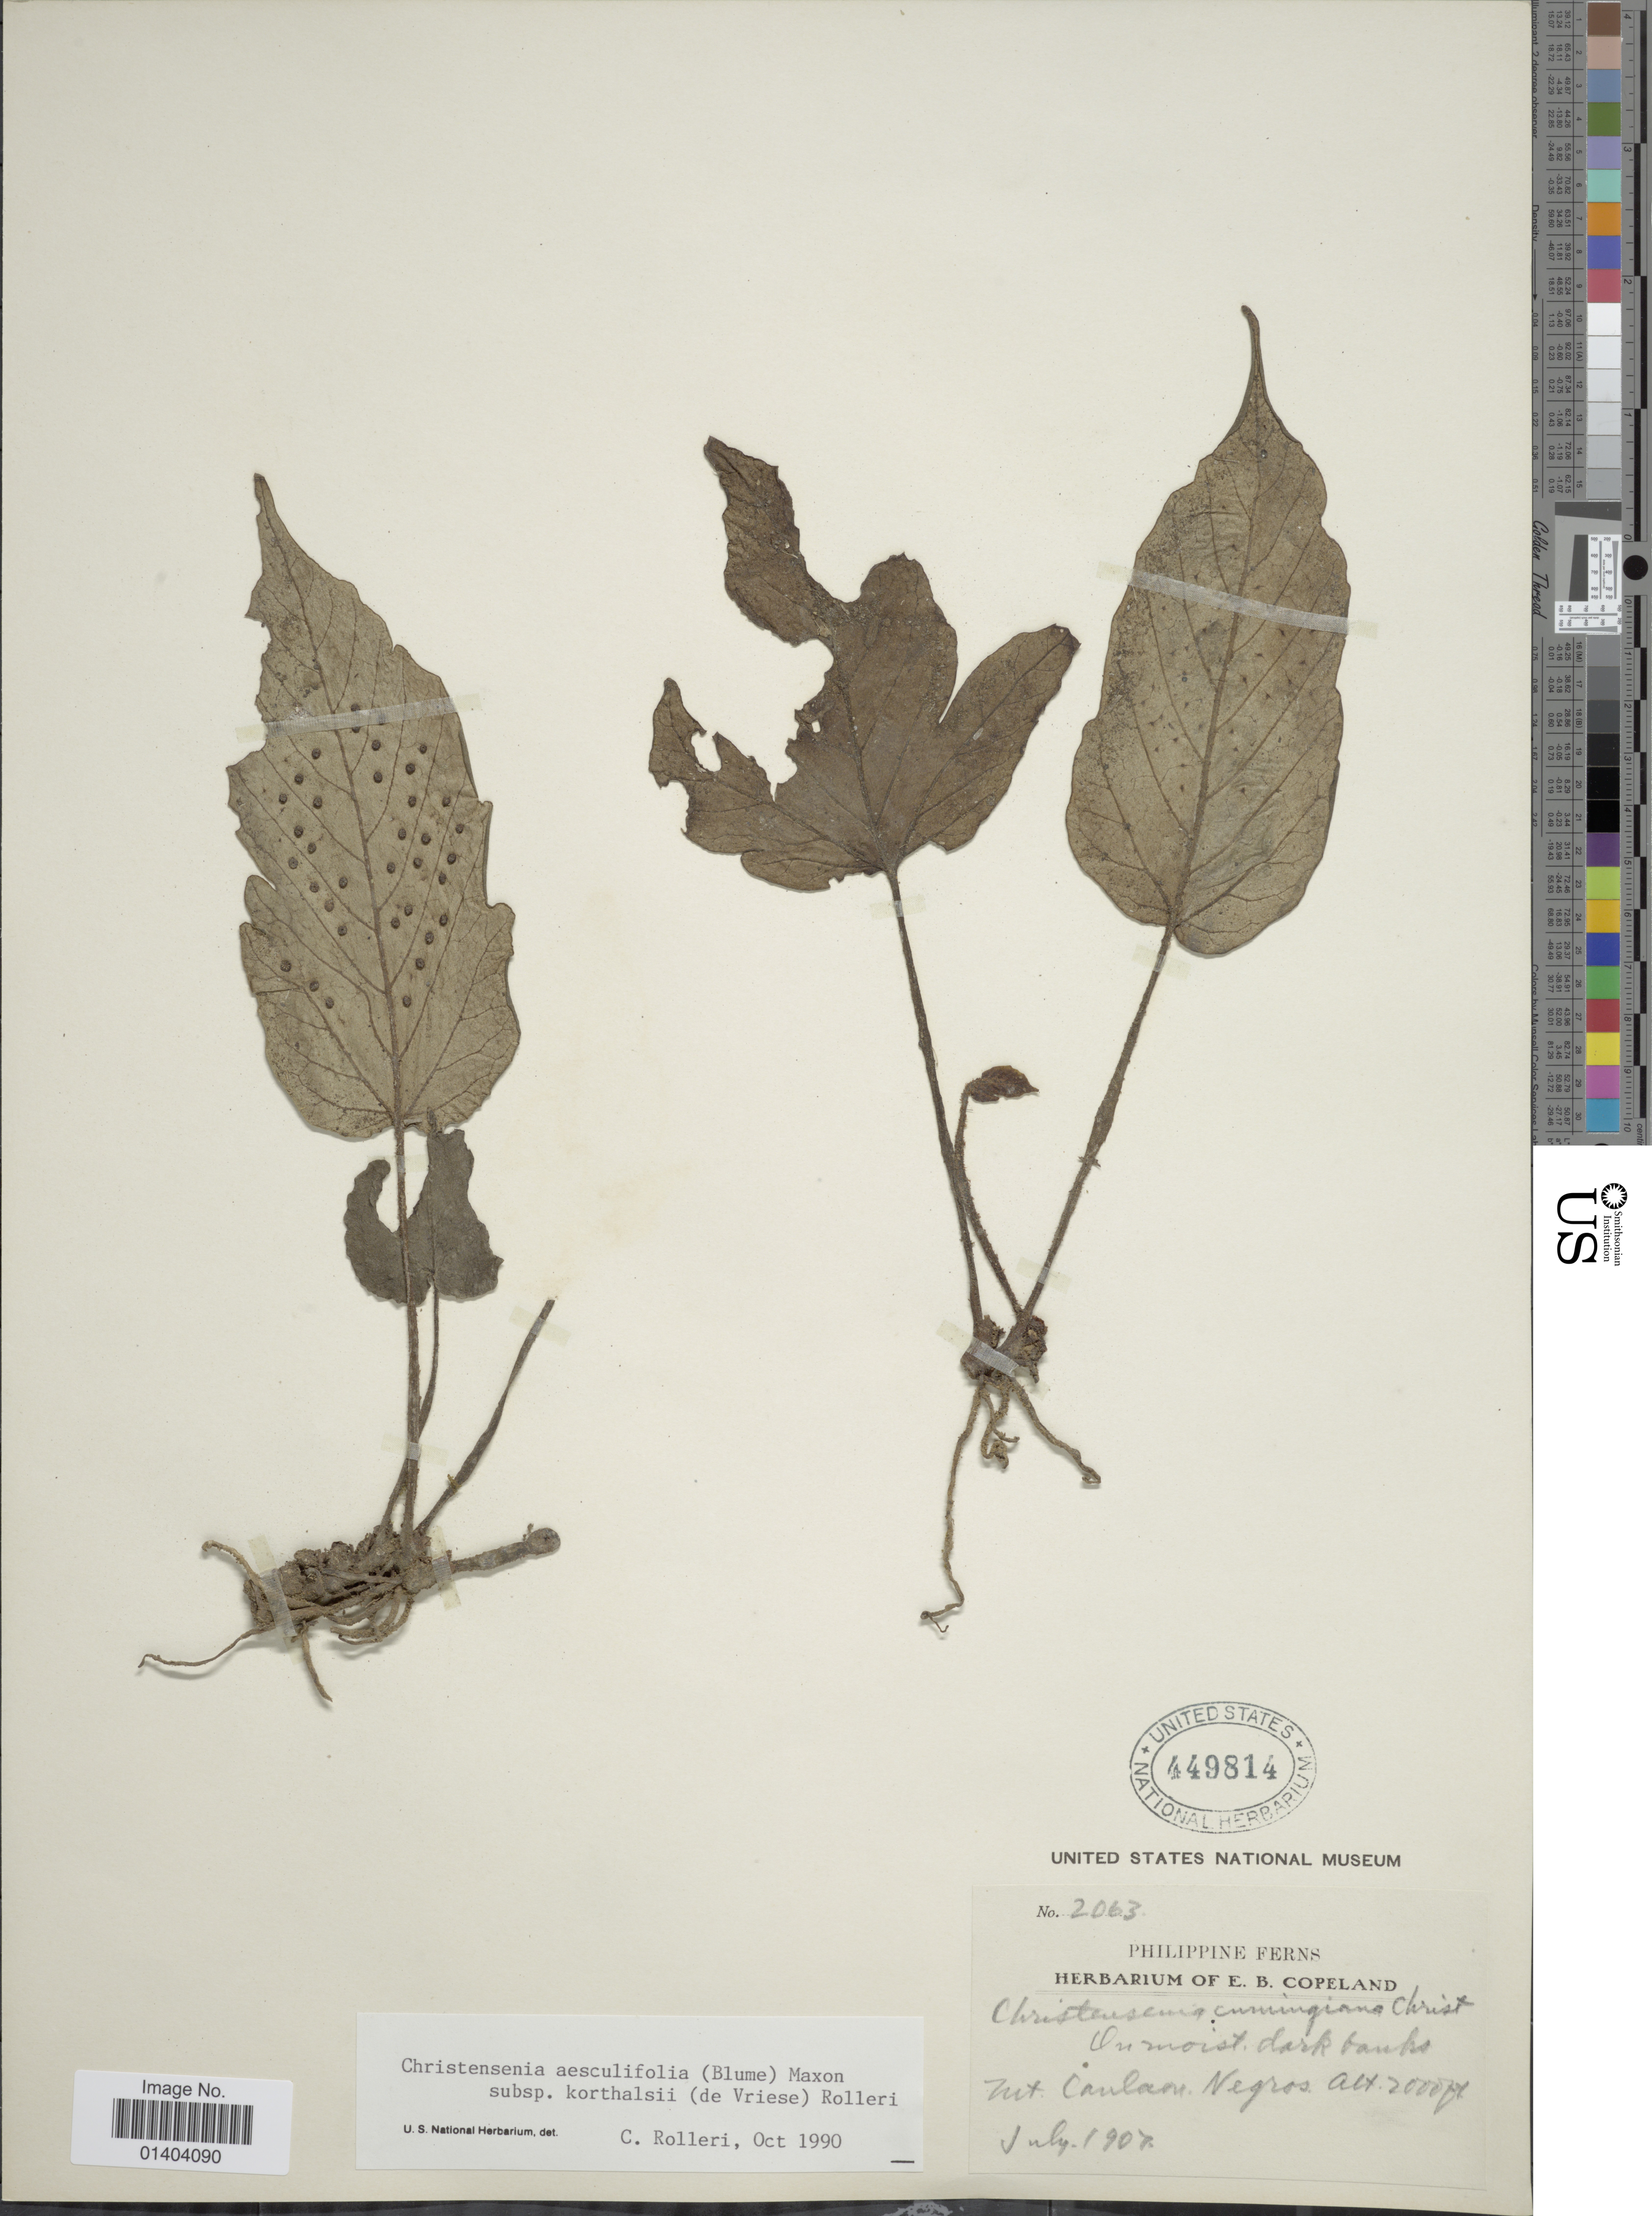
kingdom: Plantae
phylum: Tracheophyta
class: Polypodiopsida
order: Marattiales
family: Marattiaceae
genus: Christensenia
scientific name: Christensenia aesculifolia subsp. korthalsii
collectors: ex herb. E. B. Copeland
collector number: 2063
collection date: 1907-07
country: Philippines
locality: Mt. Caulau Negros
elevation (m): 610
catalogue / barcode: US 449814